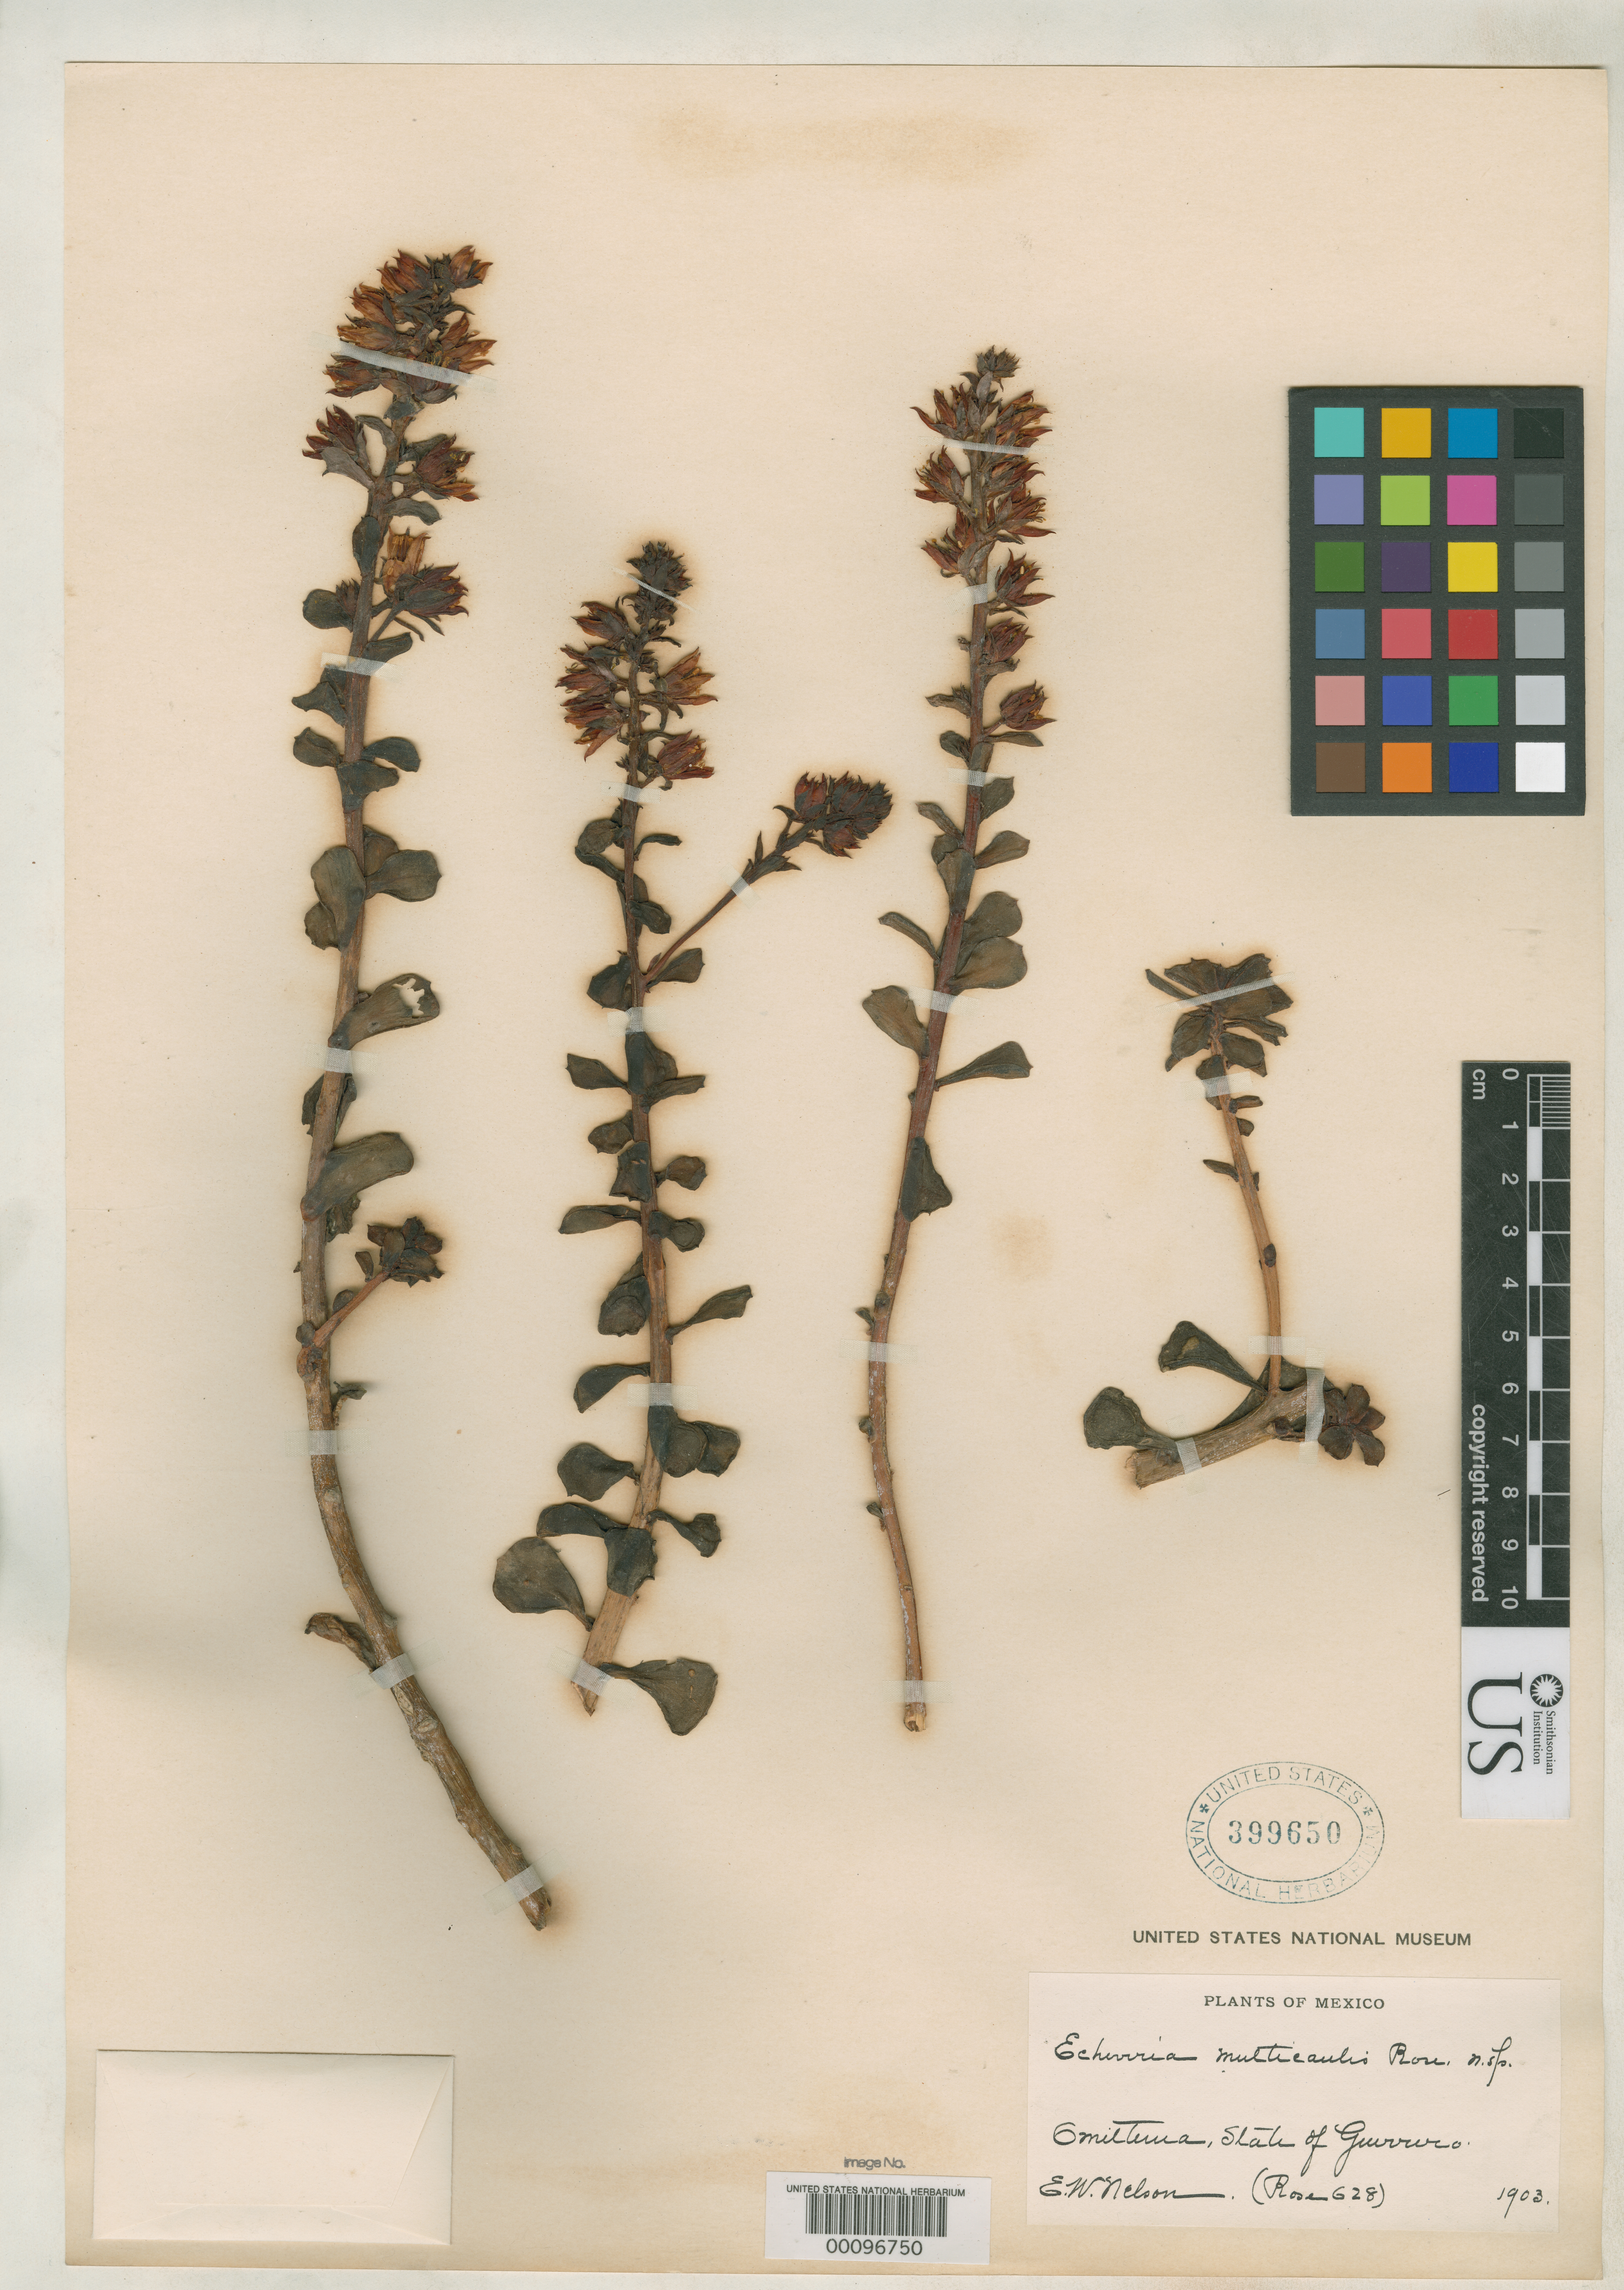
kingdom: Plantae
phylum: Tracheophyta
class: Magnoliopsida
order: Saxifragales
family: Crassulaceae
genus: Echeveria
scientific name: Echeveria multicaulis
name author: Rose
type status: Type Collection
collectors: E. W. Nelson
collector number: Rose 628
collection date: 1903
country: Mexico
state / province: Guerrero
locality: Near Omiltema, State of Guerrero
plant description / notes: Specimen apparently made from cultivated plant. Protologue, "Collected by E.W. Nelson and E.A. Goldman near Omilteme, State of Guerrero, May, 1903 (Rose's no. 628) and flowered in Washington, December, 1903."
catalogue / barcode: US 399650